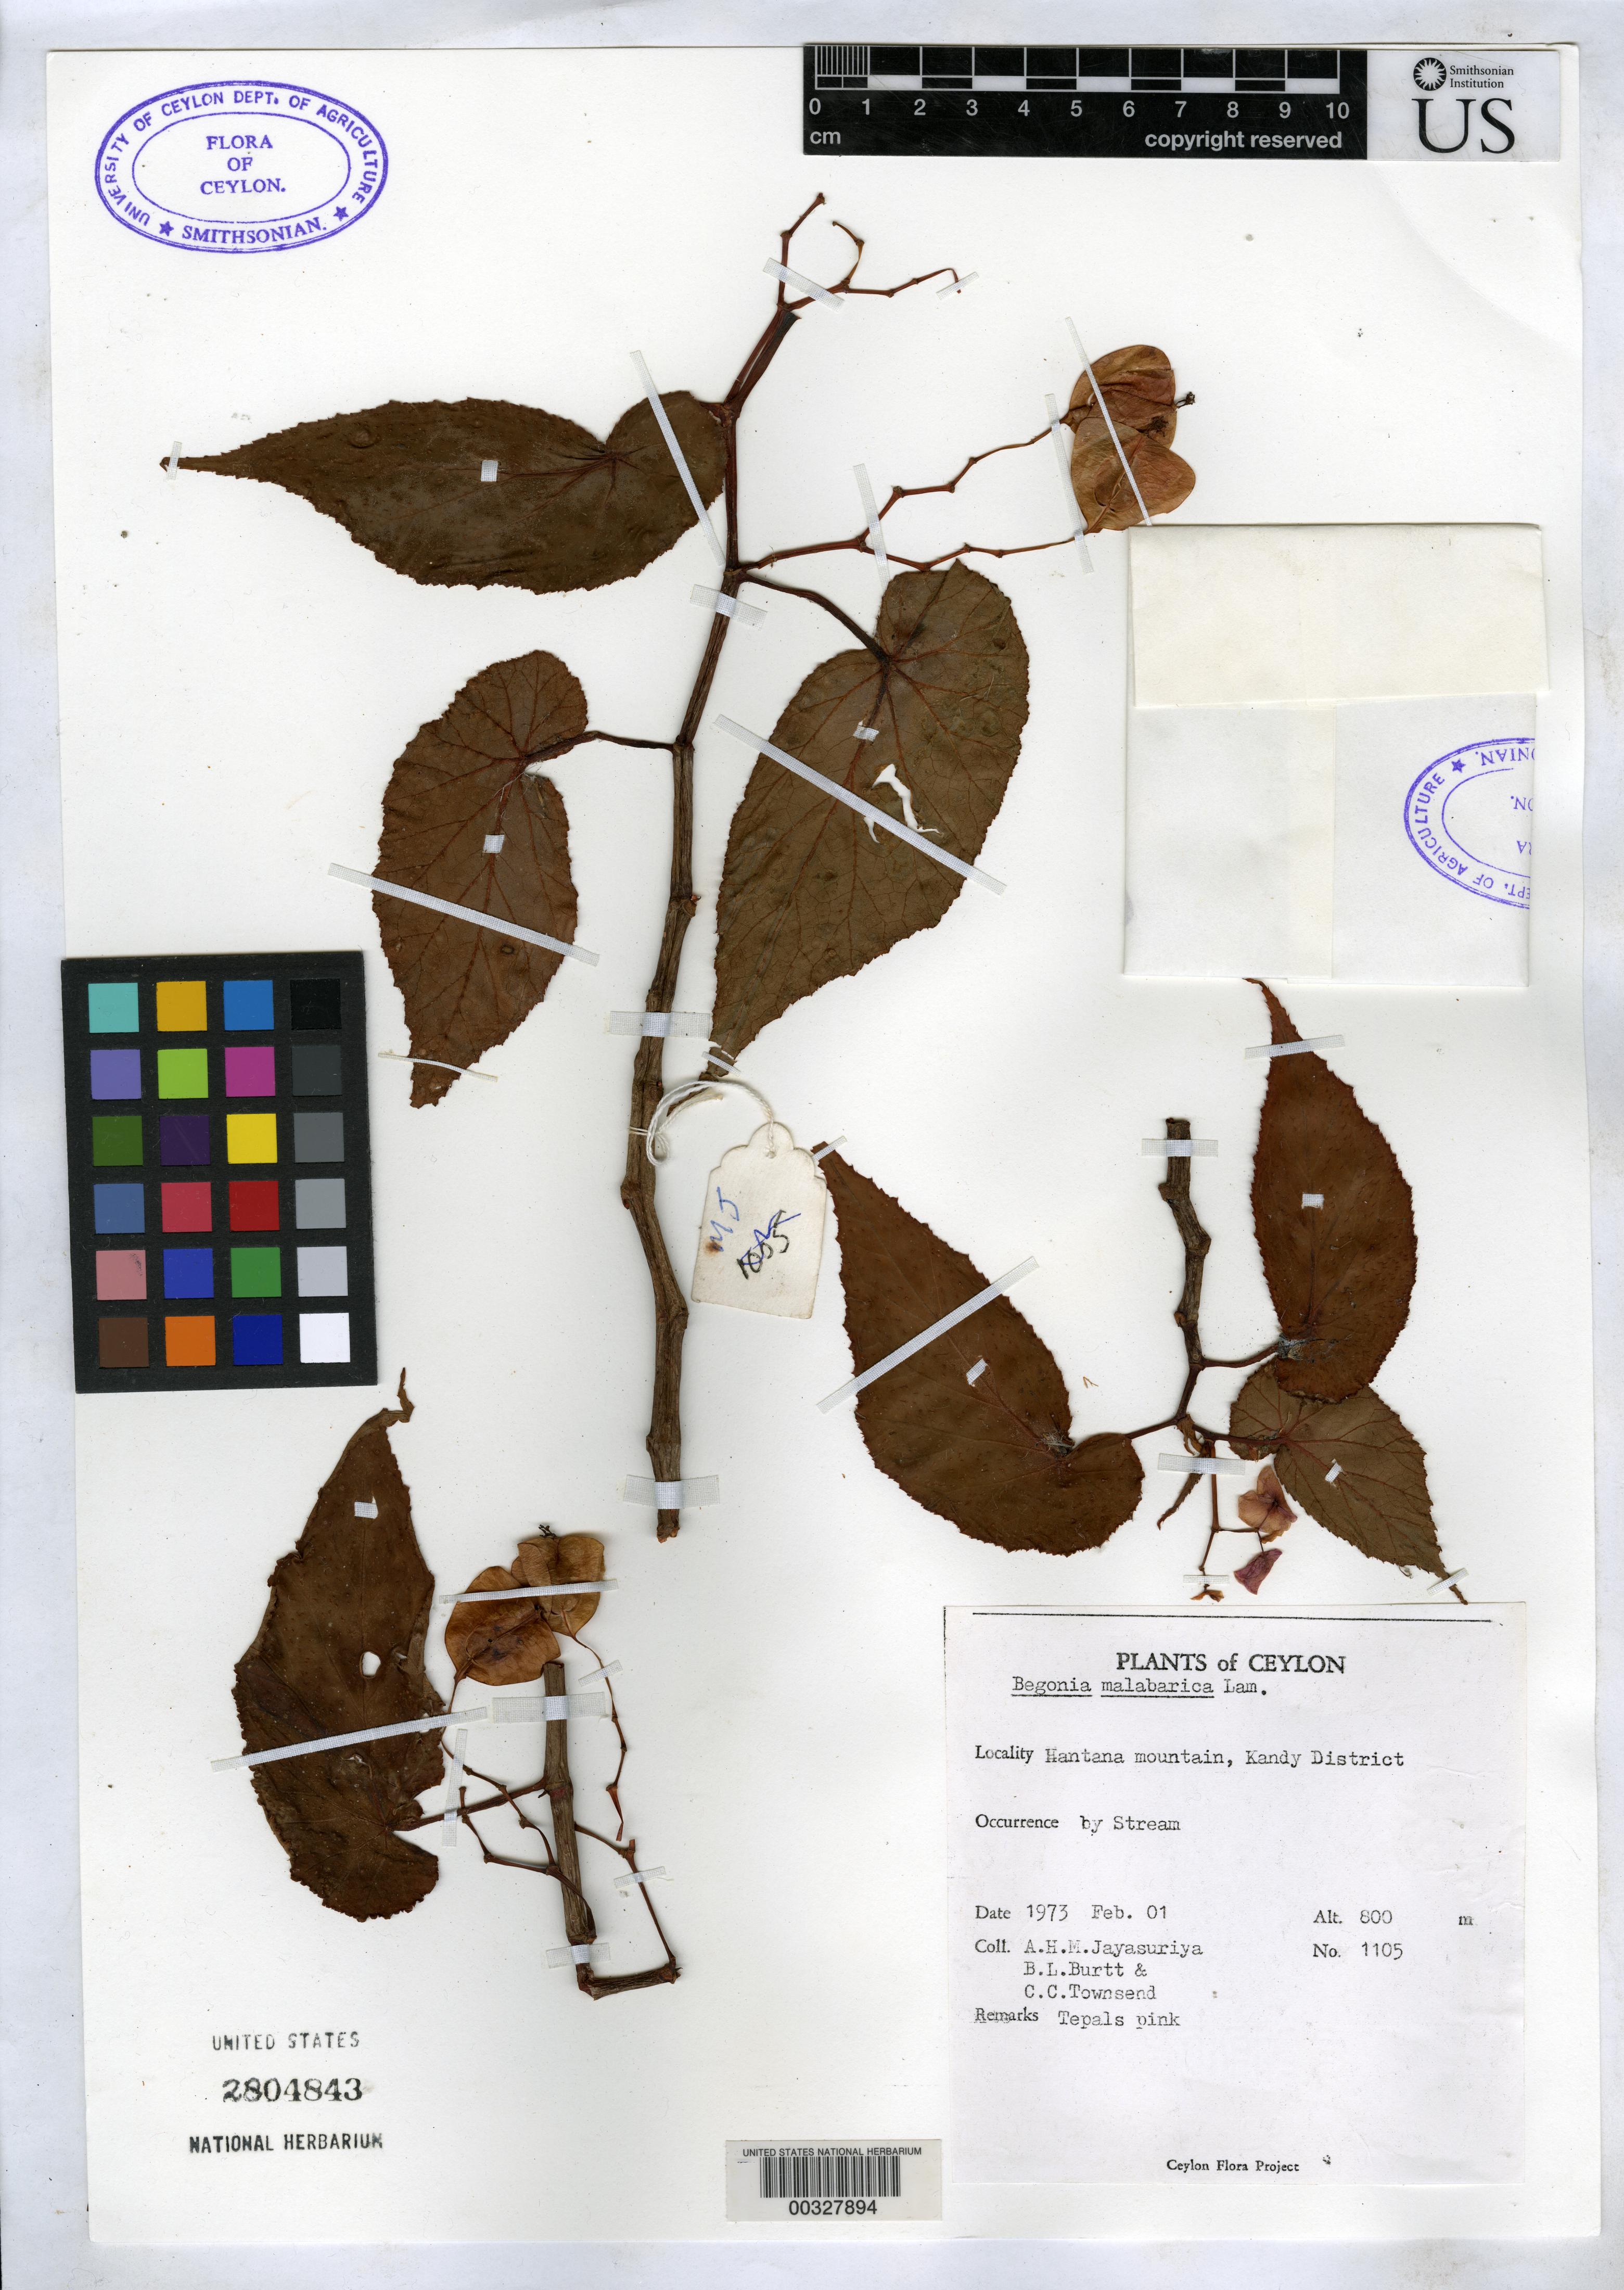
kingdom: Plantae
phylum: Tracheophyta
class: Magnoliopsida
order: Cucurbitales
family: Begoniaceae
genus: Begonia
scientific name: Begonia malabarica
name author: Lam.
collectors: A. H. Jayasuriya, B. L. Burtt & C. C. Townsend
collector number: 1105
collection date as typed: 01 Feb 1973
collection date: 1973-02-01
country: Sri Lanka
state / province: Central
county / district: Kandy Dist.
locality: Hantana mountain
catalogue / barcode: US 2804843